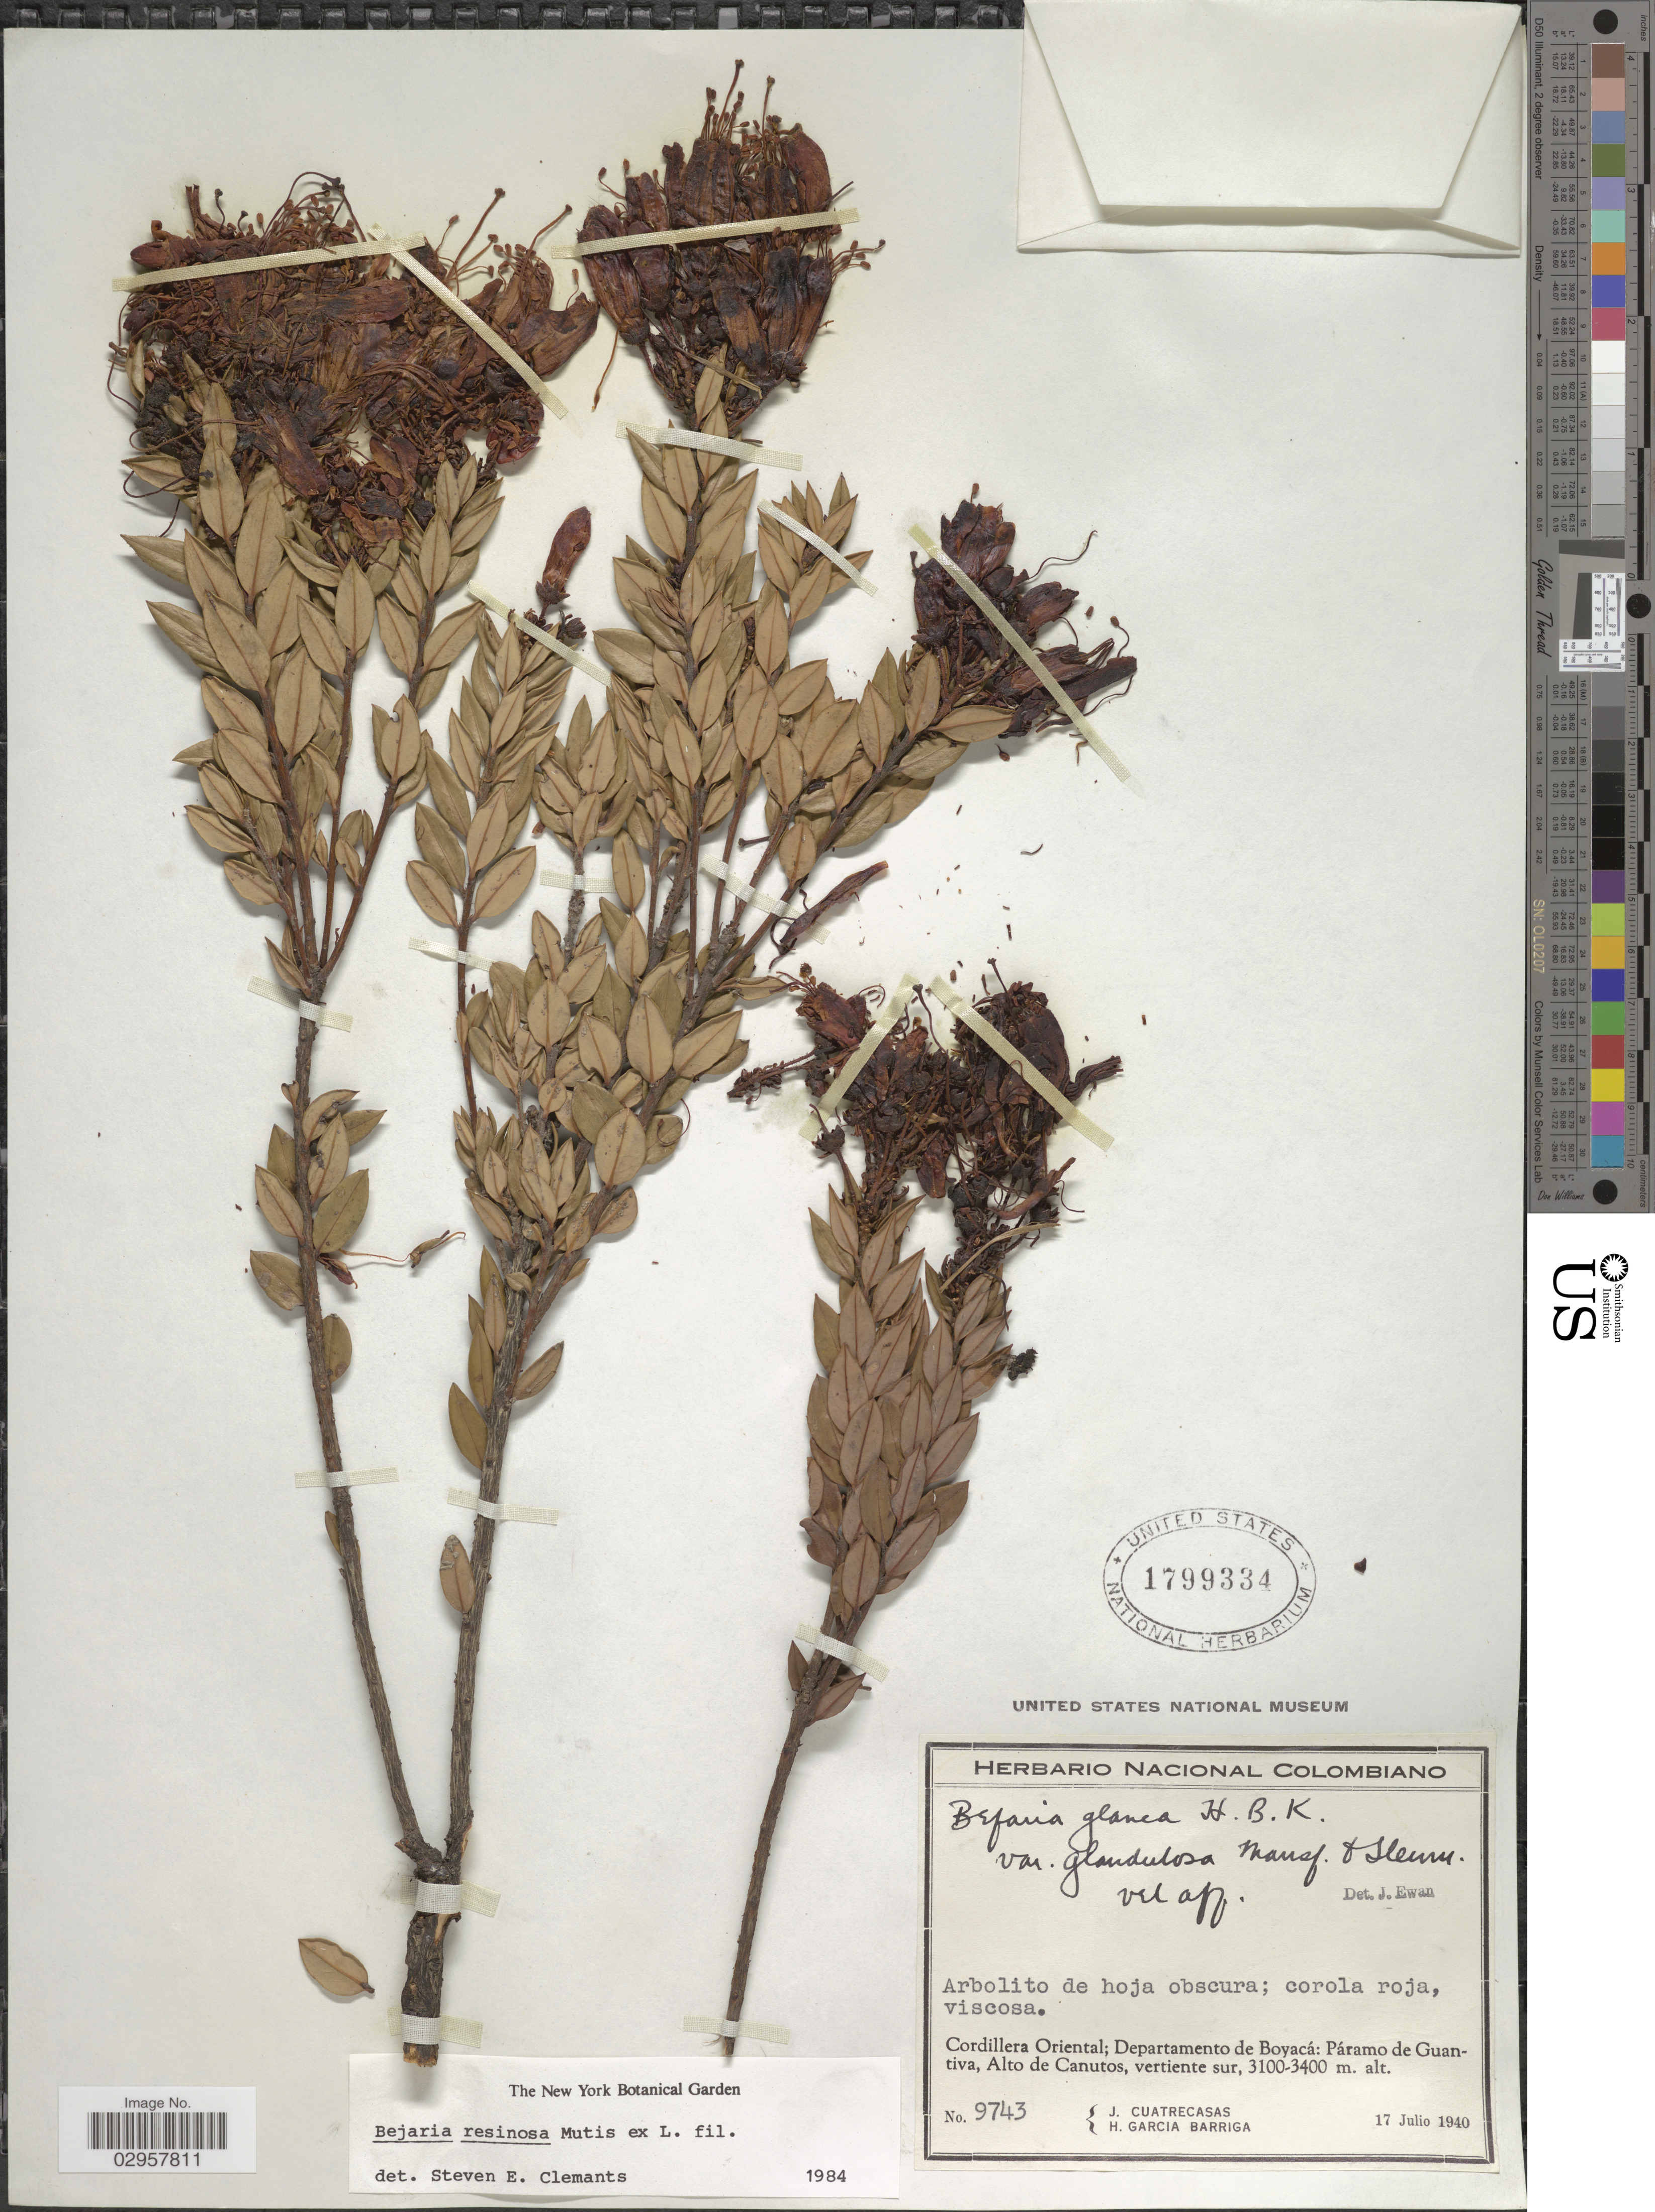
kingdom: Plantae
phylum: Tracheophyta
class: Magnoliopsida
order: Ericales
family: Ericaceae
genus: Befaria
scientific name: Befaria resinosa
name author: Mutis ex L. f.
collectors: J. Cuatrecasas & H. García Barriga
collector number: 9743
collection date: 1940-06-17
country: Colombia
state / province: Boyacá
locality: Cordillera Oriental; Departamento de Boyacá: Páramo de Guantiva, Alto de Canutos, vertiente sur.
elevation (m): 3100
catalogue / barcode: US 1799334